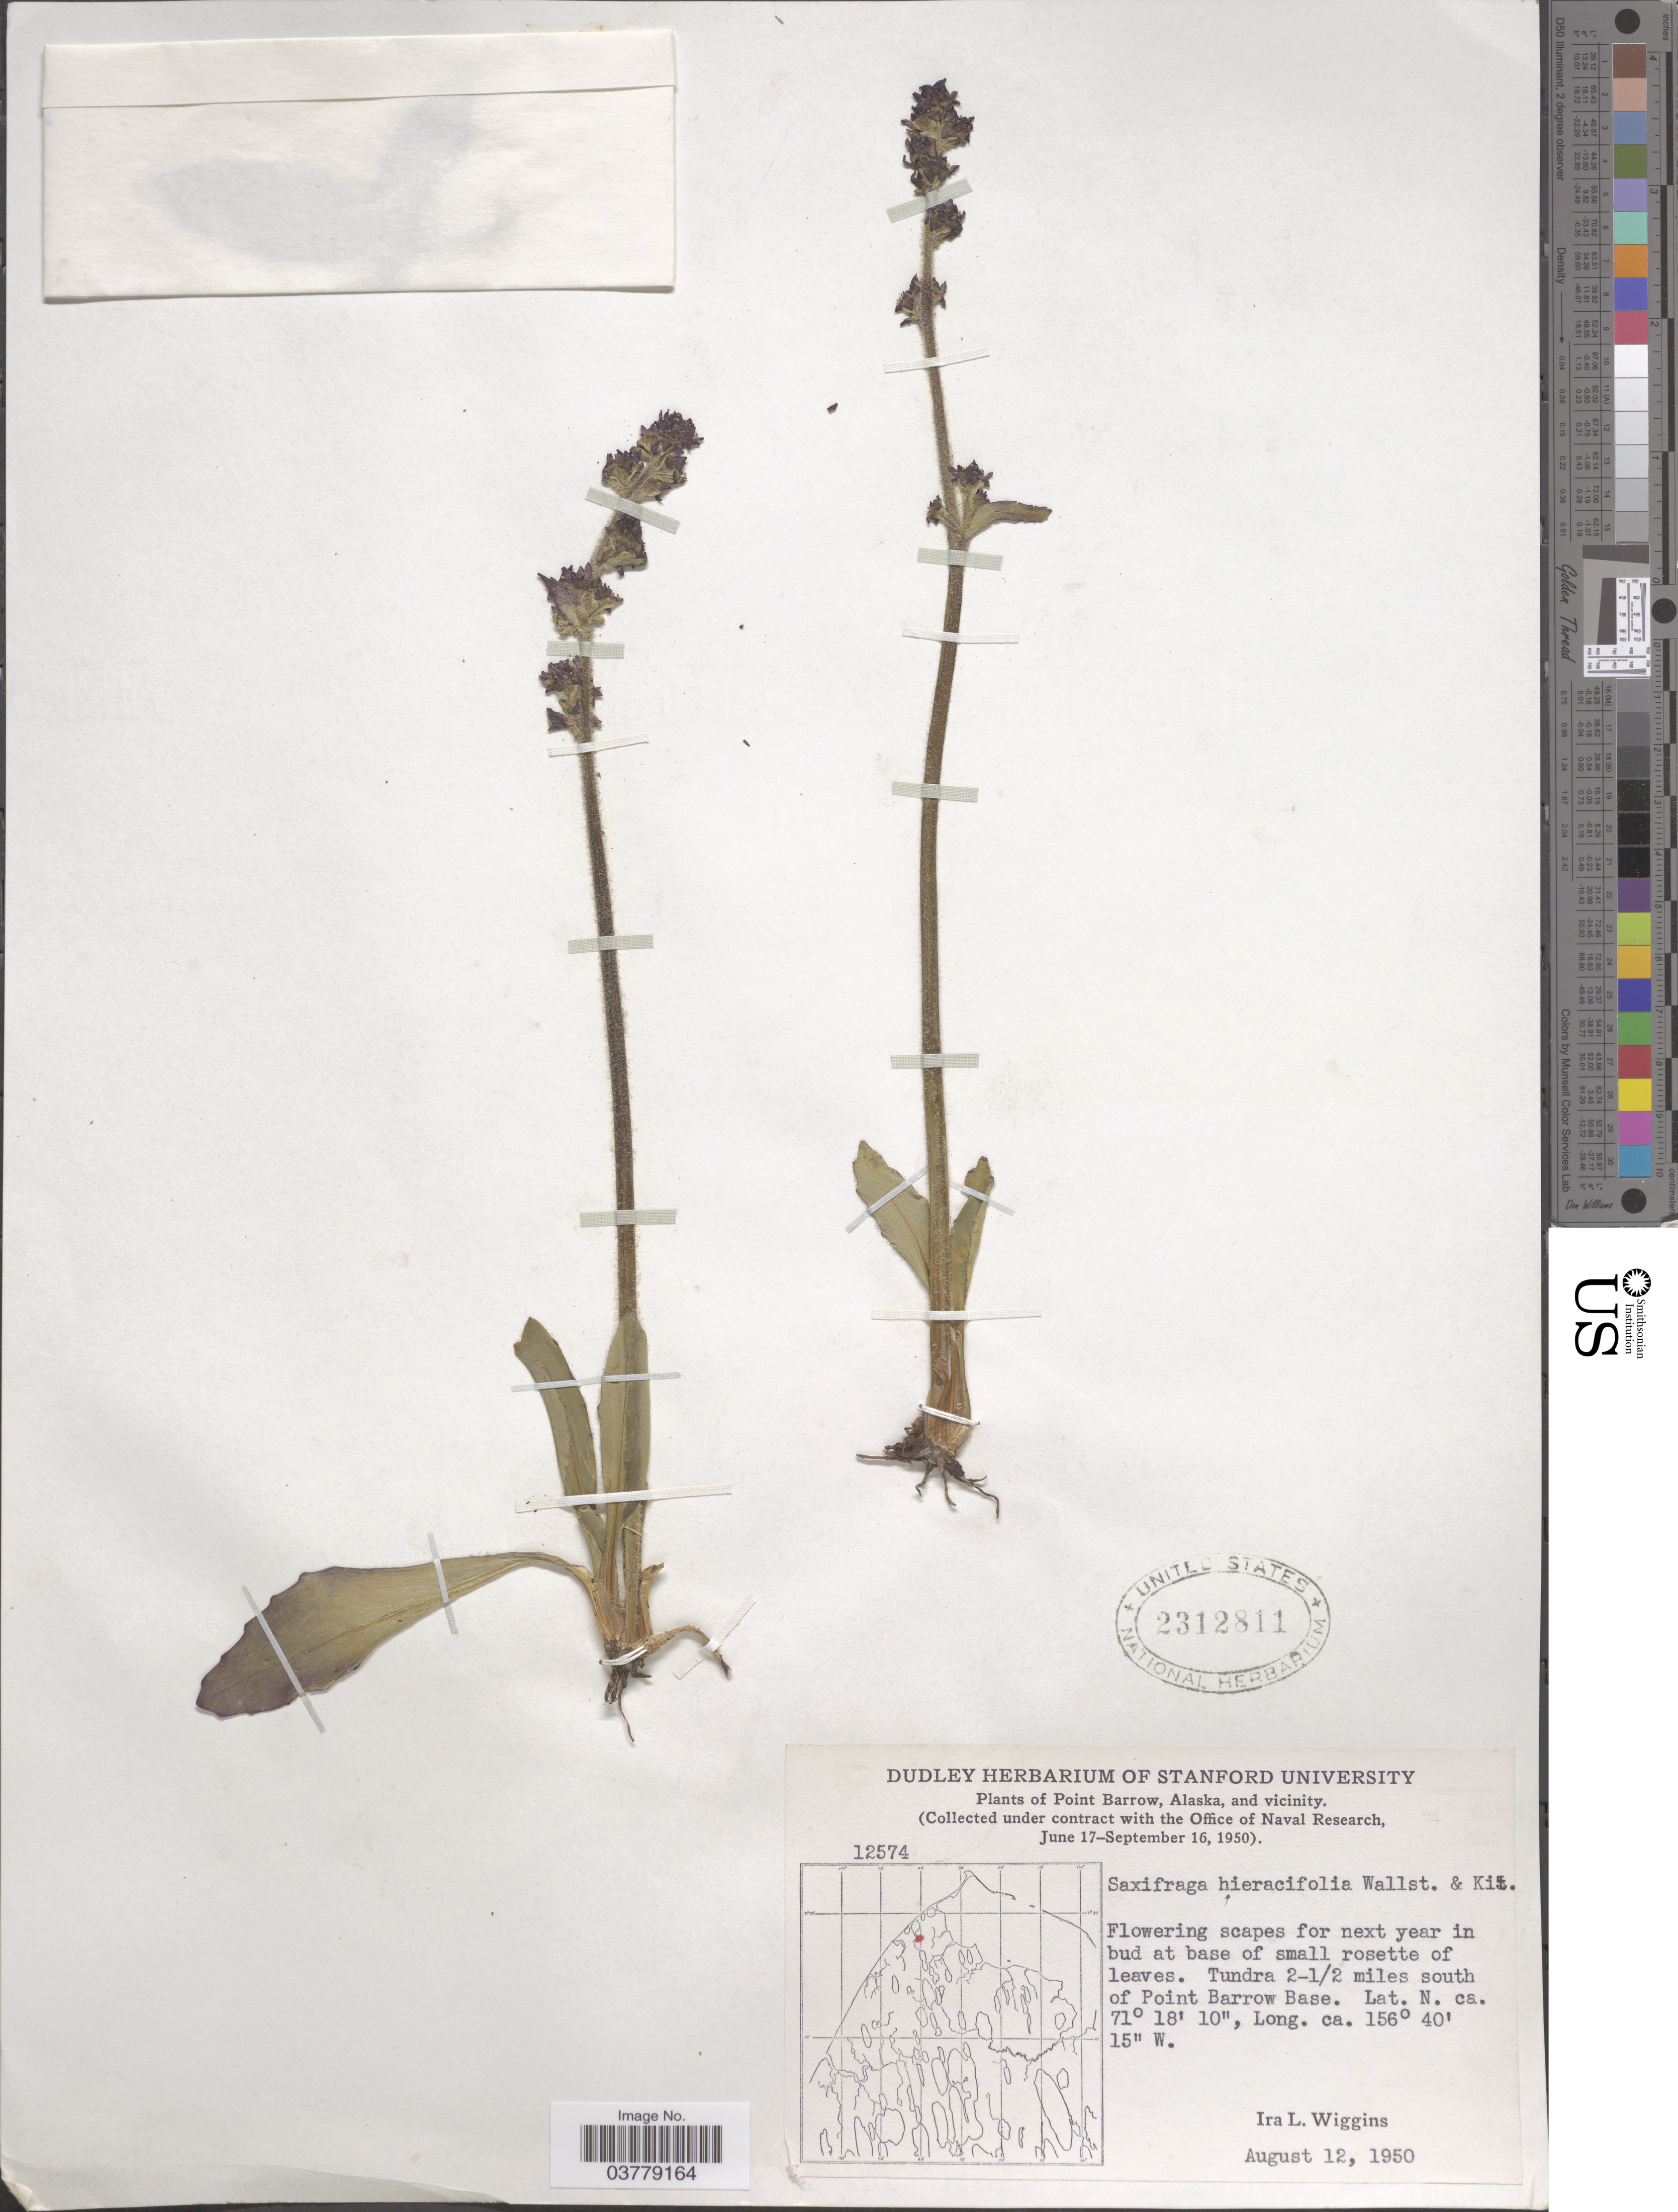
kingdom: Plantae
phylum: Tracheophyta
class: Magnoliopsida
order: Saxifragales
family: Saxifragaceae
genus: Micranthes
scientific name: Micranthes hieraciifolia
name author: (Waldst. & Kit. ex Willd.) Haw.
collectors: I. L. Wiggins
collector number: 12574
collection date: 1950-08-12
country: United States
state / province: Alaska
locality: Point Barrow, Alaska, and vicinity. Tundra 2-1/2 miles south of Point Barrow Base.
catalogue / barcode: US 2312811